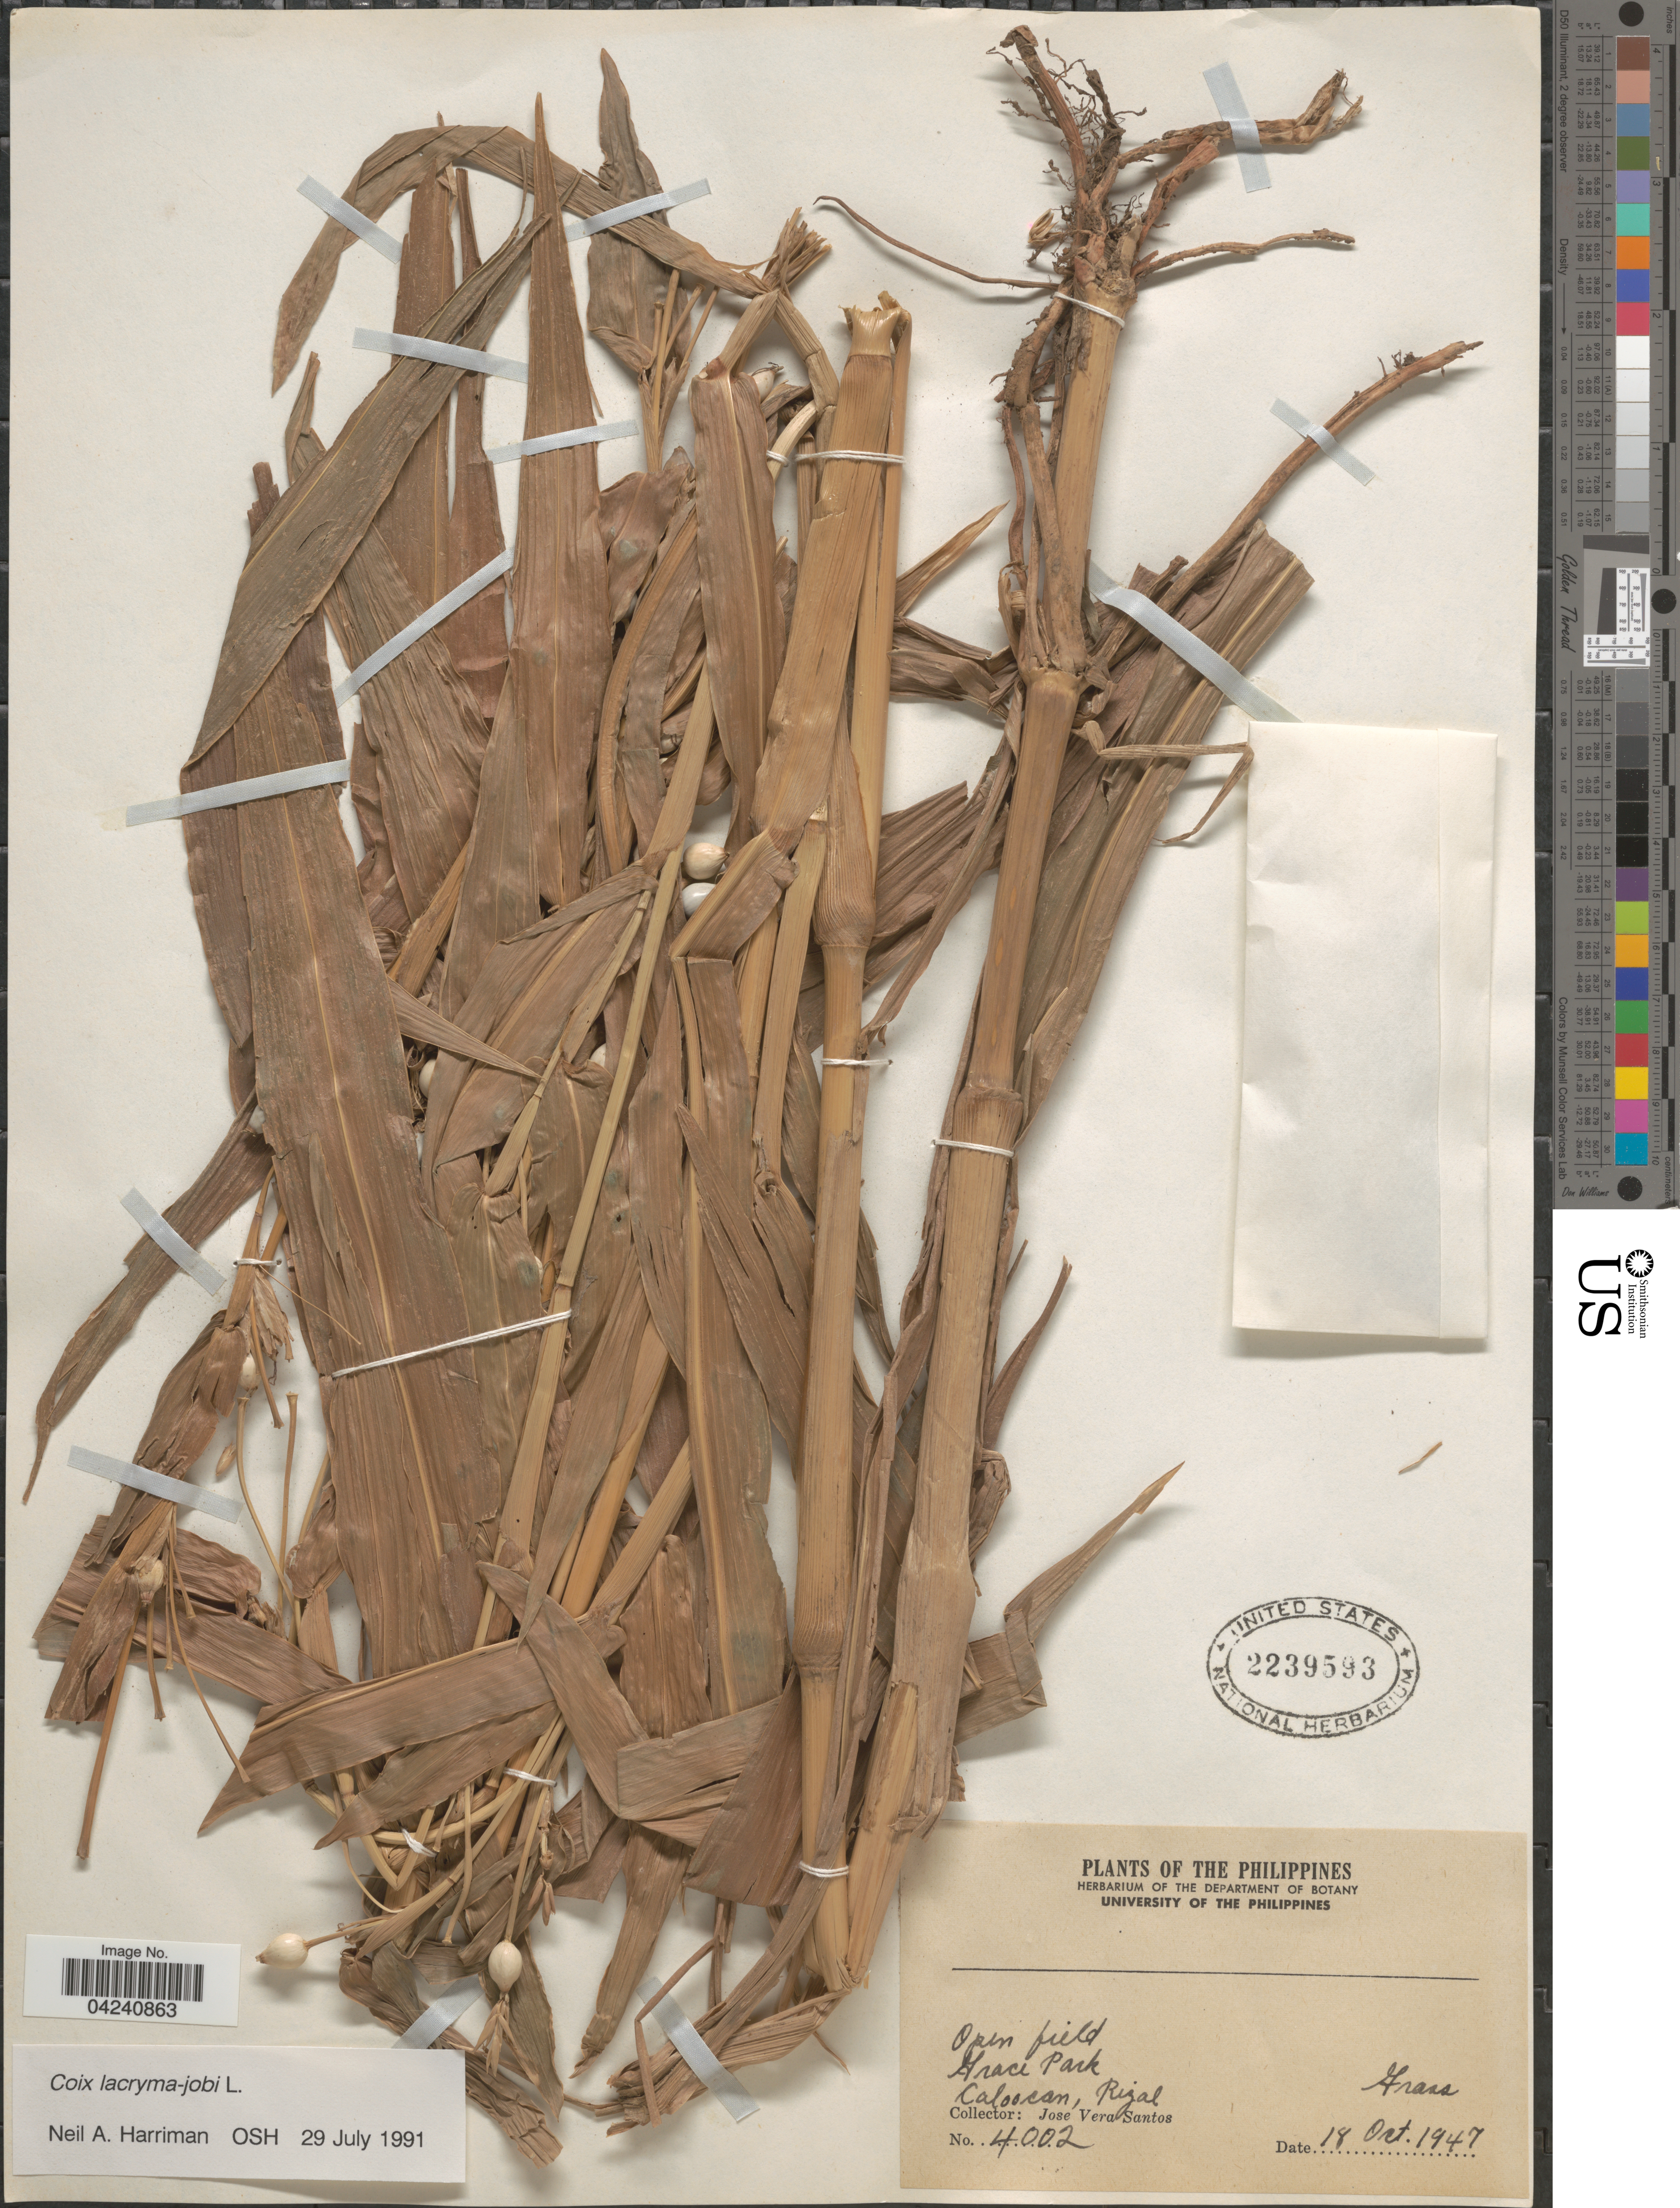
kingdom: Plantae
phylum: Tracheophyta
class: Liliopsida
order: Poales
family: Poaceae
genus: Coix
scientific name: Coix lacryma-jobi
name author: L.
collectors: J. Vera Santos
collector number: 4002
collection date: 1947-10-18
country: Philippines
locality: Grace Park. Caloocan, Rizal.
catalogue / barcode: US 2239593